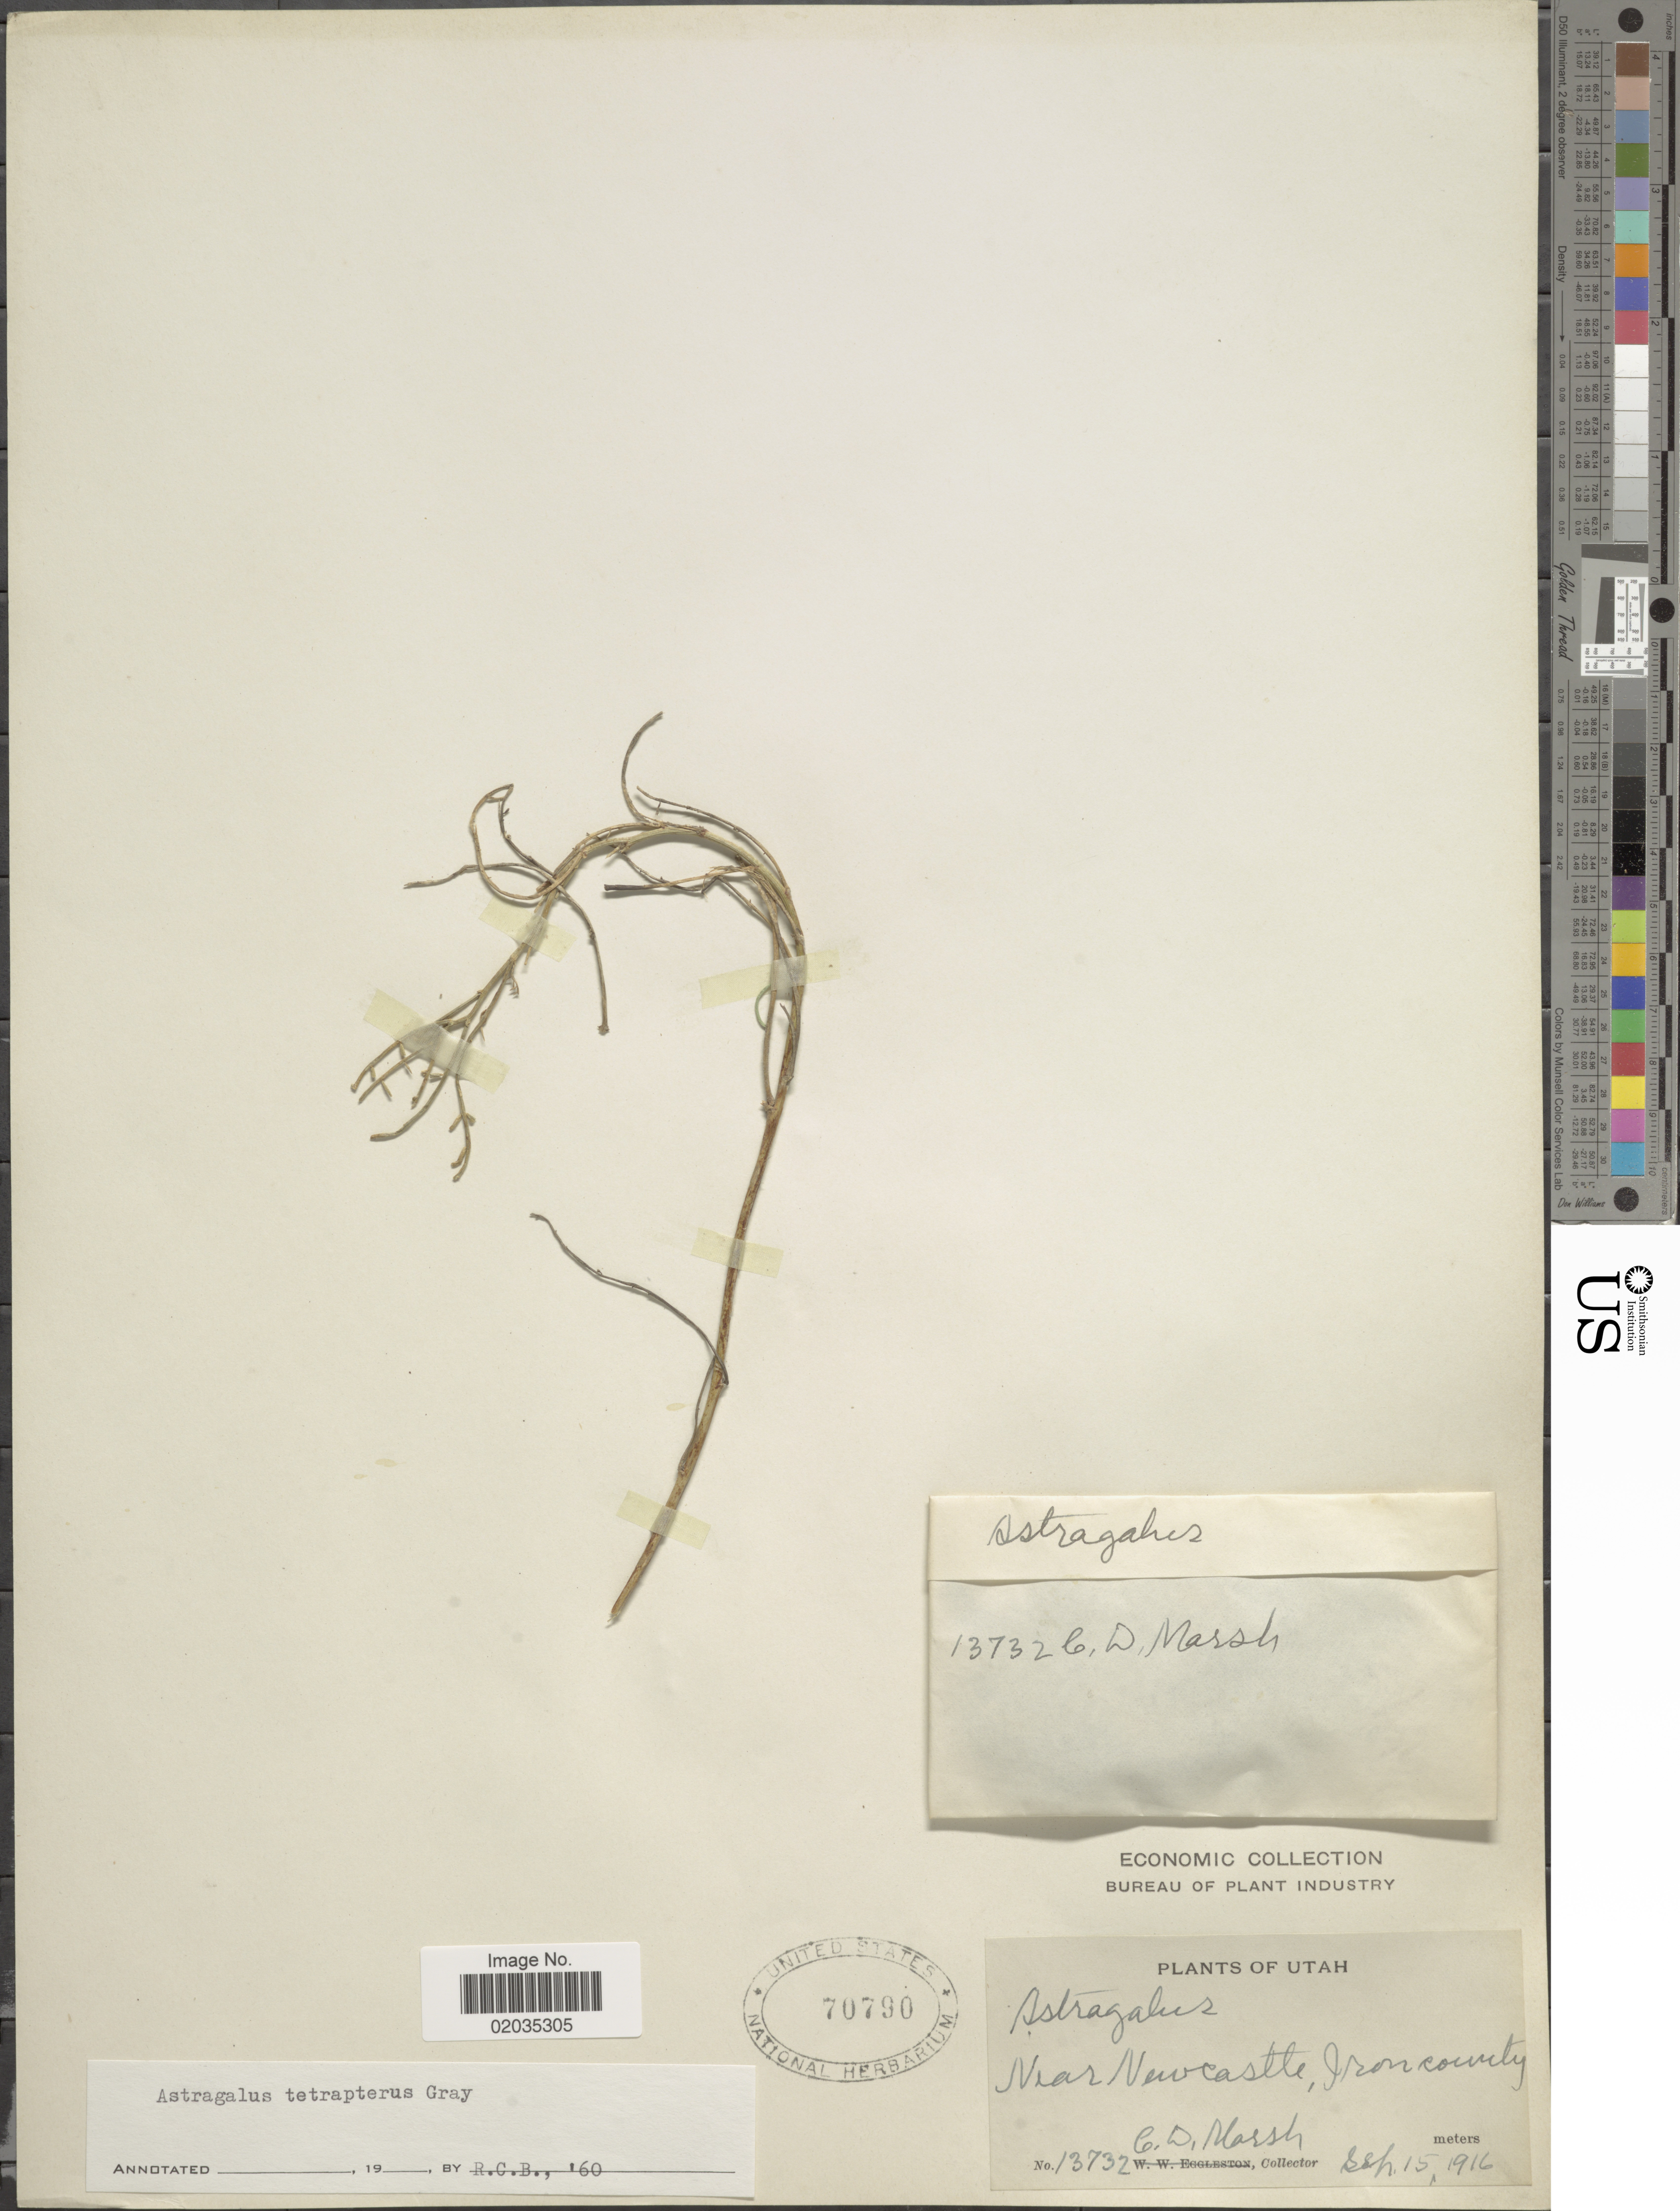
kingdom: Plantae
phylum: Tracheophyta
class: Magnoliopsida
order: Fabales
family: Fabaceae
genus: Astragalus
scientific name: Astragalus tetrapterus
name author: A. Gray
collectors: C. D. Marsh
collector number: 13732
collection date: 1916-09-15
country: United States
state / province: Utah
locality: Near Newcastle, Iron County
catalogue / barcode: US 70790